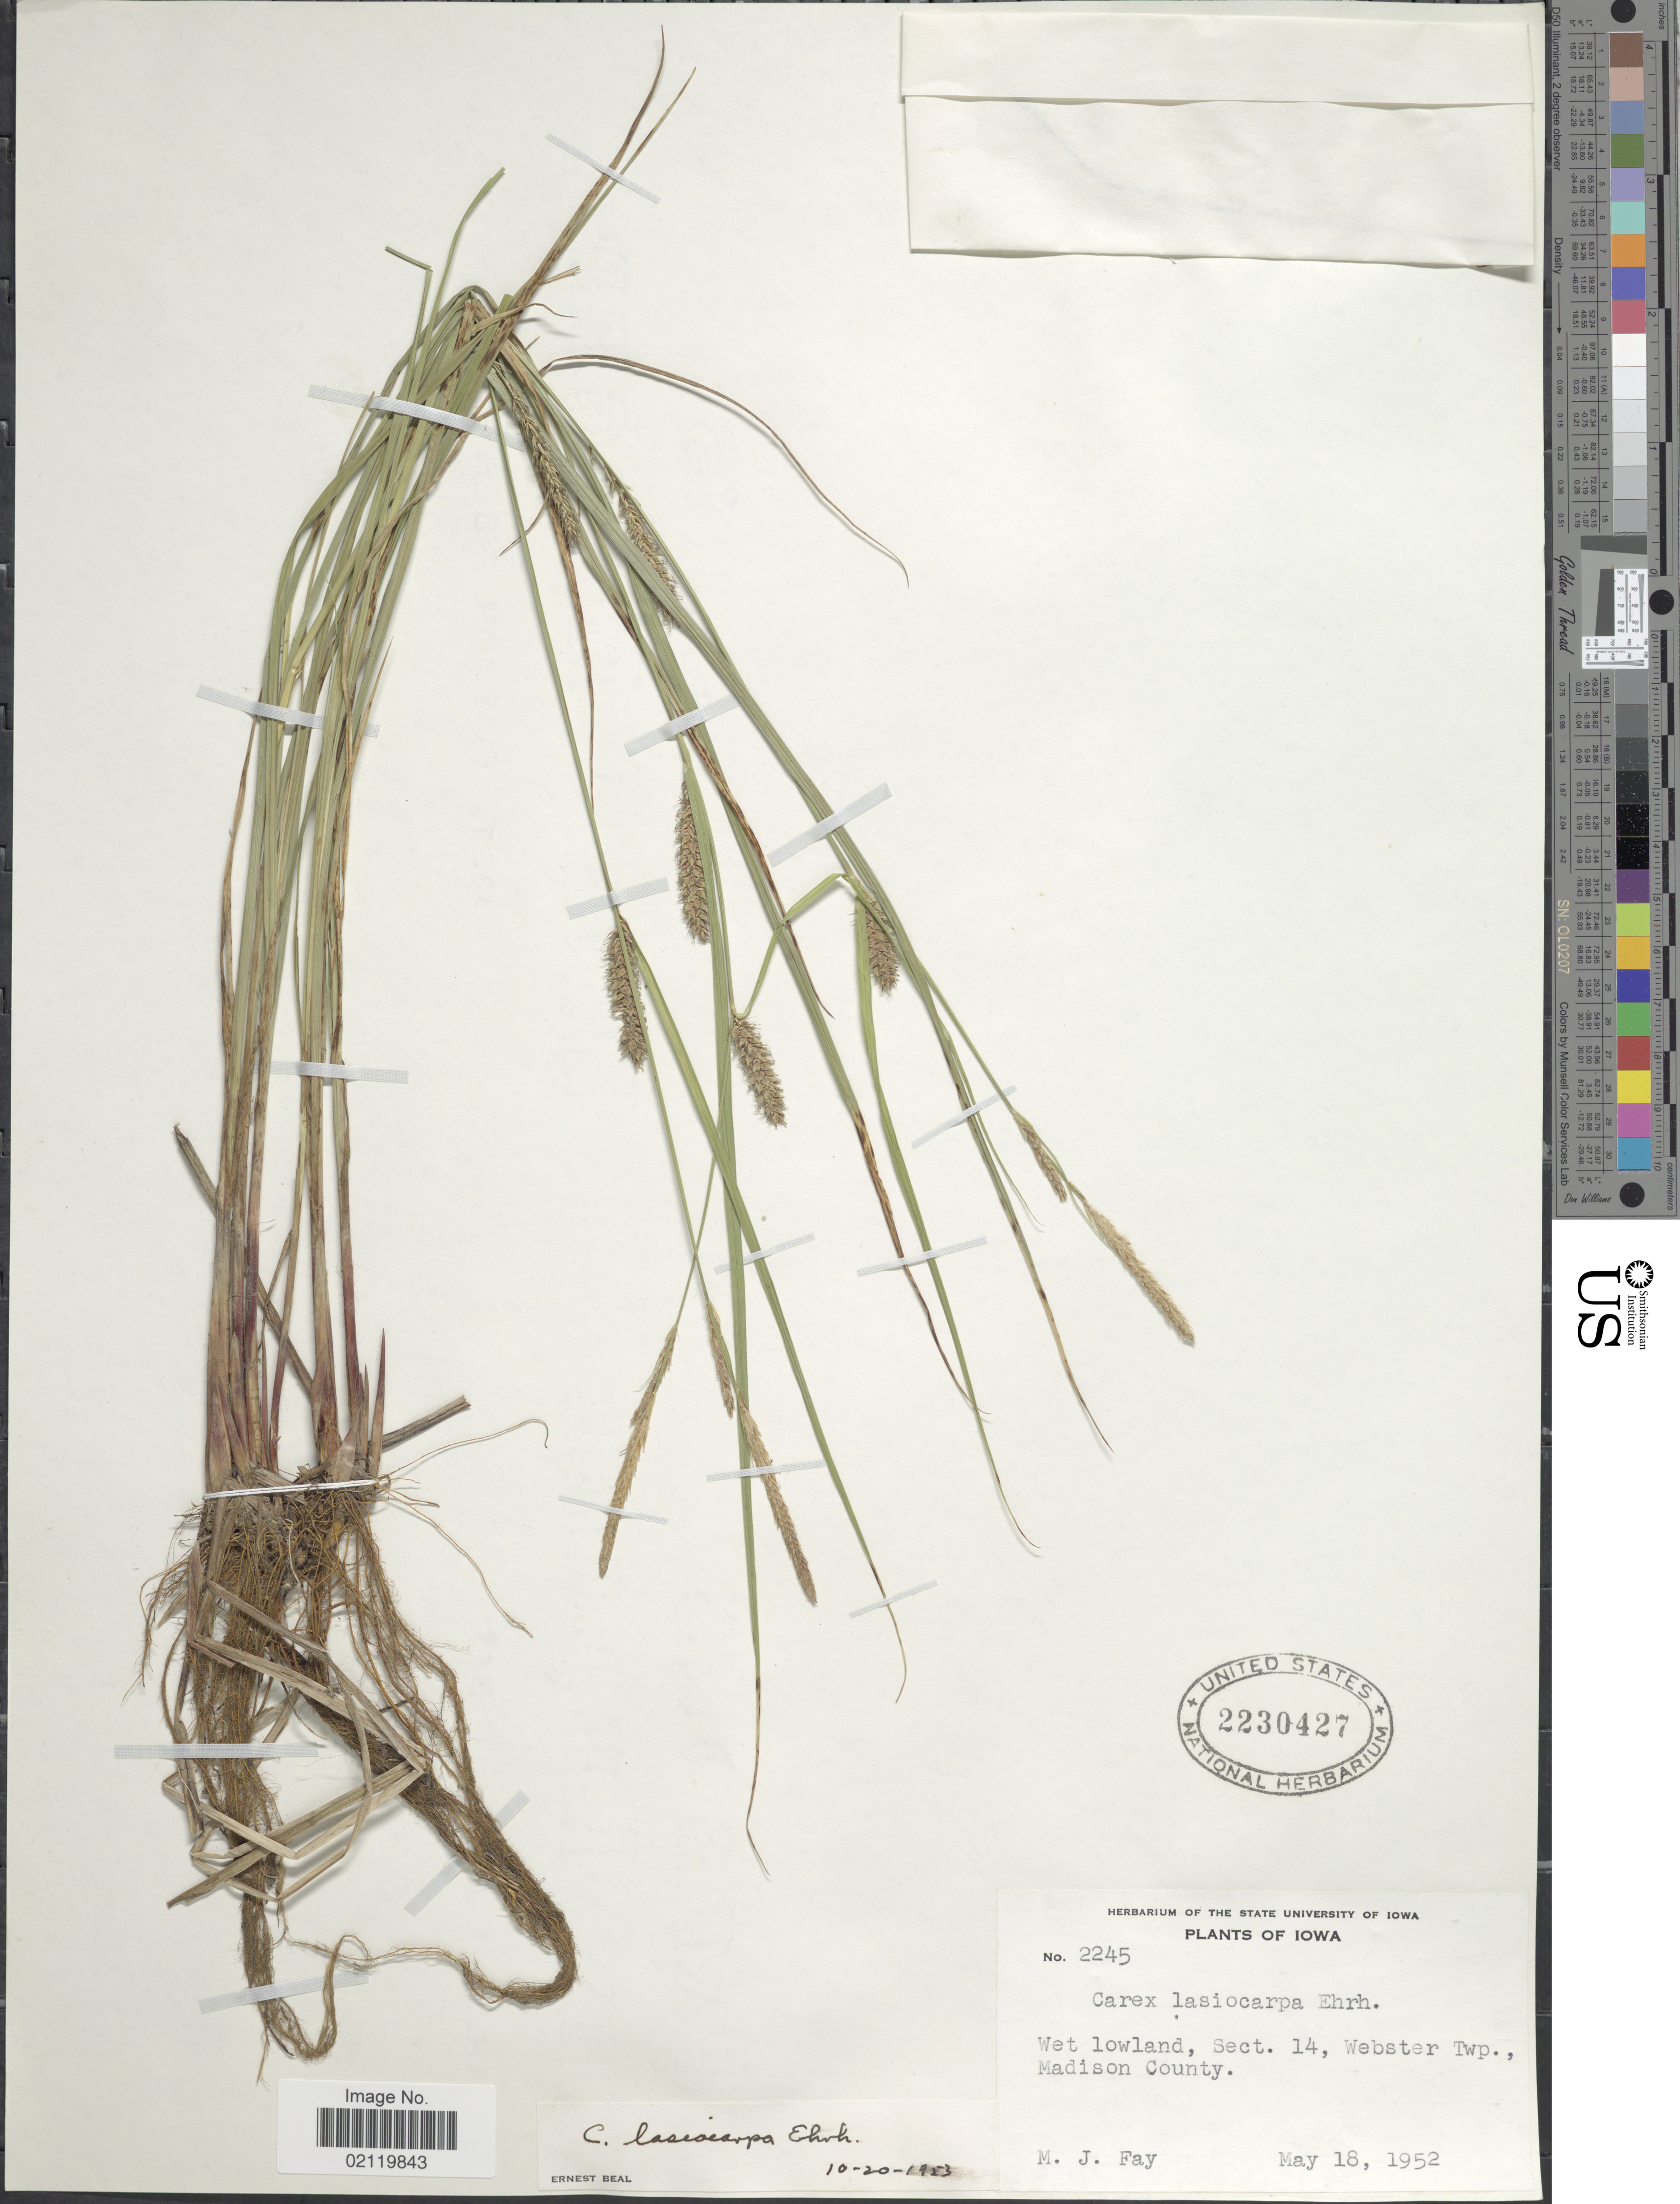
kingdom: Plantae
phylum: Tracheophyta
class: Liliopsida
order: Poales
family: Cyperaceae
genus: Carex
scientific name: Carex lasiocarpa var. americana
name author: Fernald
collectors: M. Fay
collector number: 2245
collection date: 1952-05-18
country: United States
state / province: Iowa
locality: Wet lowland, Sect. 14, Webster Twp., Madison County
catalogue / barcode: US 2230427